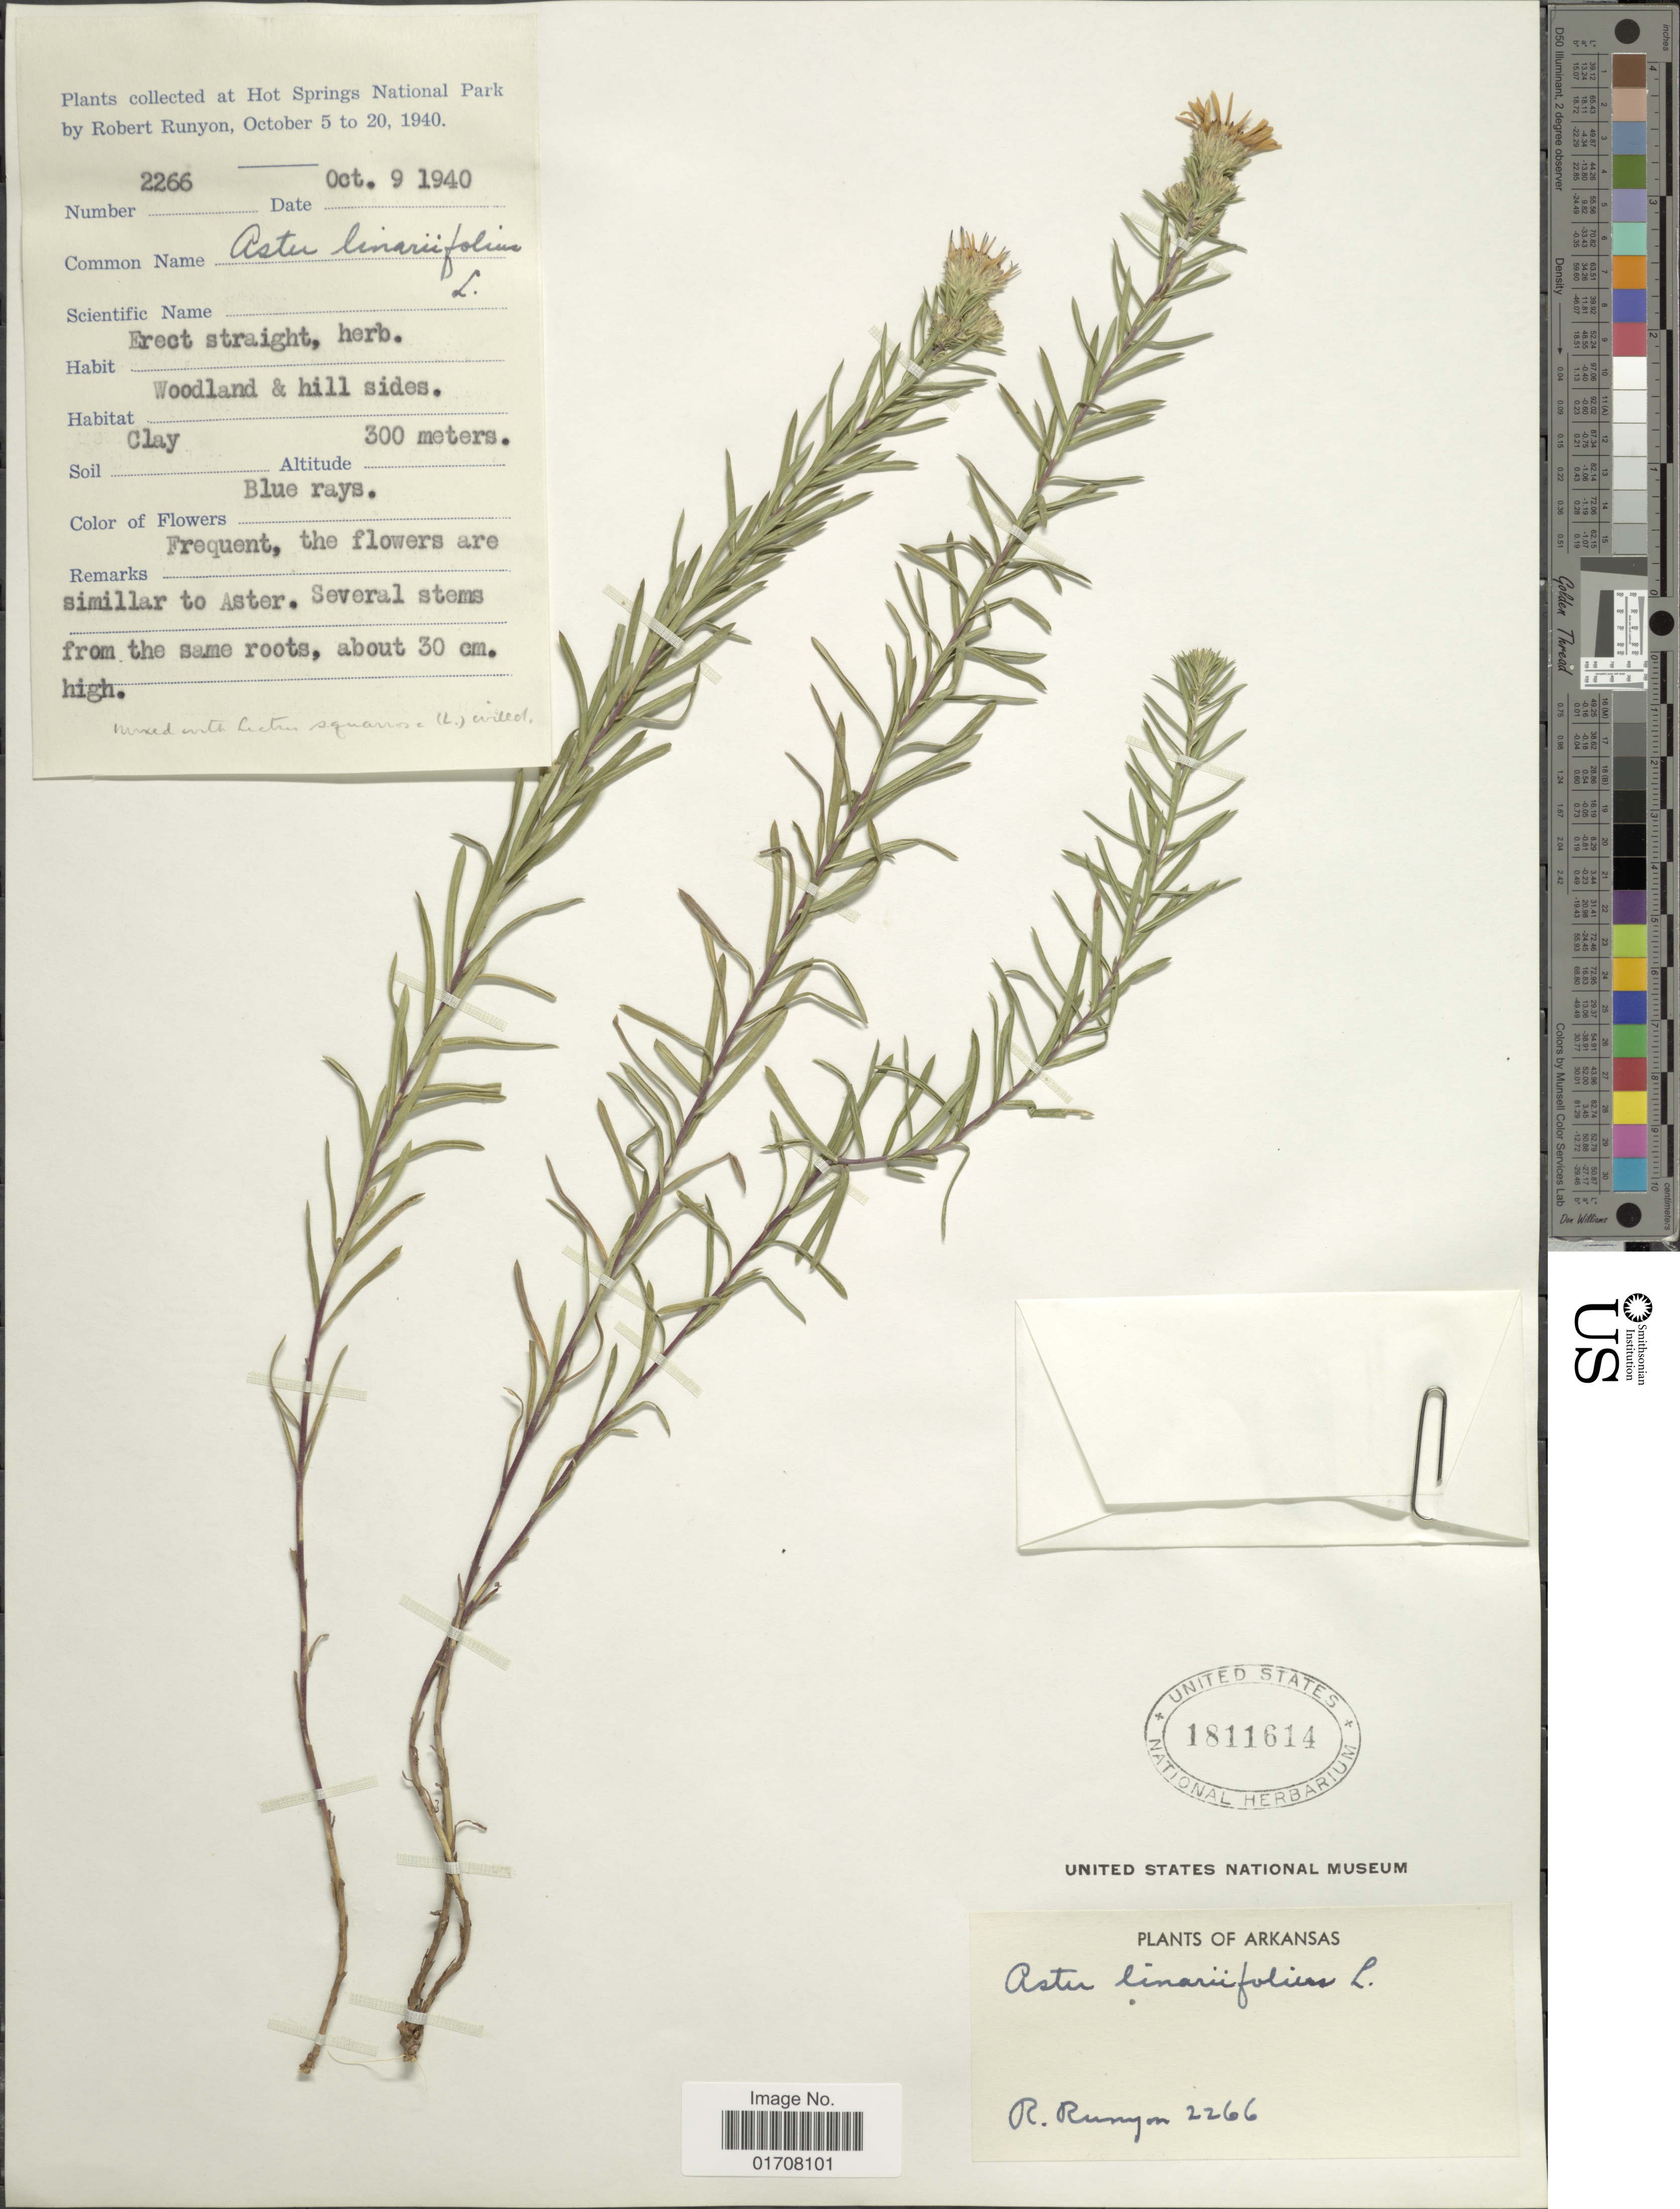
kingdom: Plantae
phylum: Tracheophyta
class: Magnoliopsida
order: Asterales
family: Asteraceae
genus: Ionactis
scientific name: Ionactis linariifolia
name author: (L.) Greene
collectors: R. Runyon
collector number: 2266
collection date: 1940-10-09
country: United States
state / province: Arkansas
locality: Hot Springs National Park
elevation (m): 300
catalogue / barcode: US 1811614